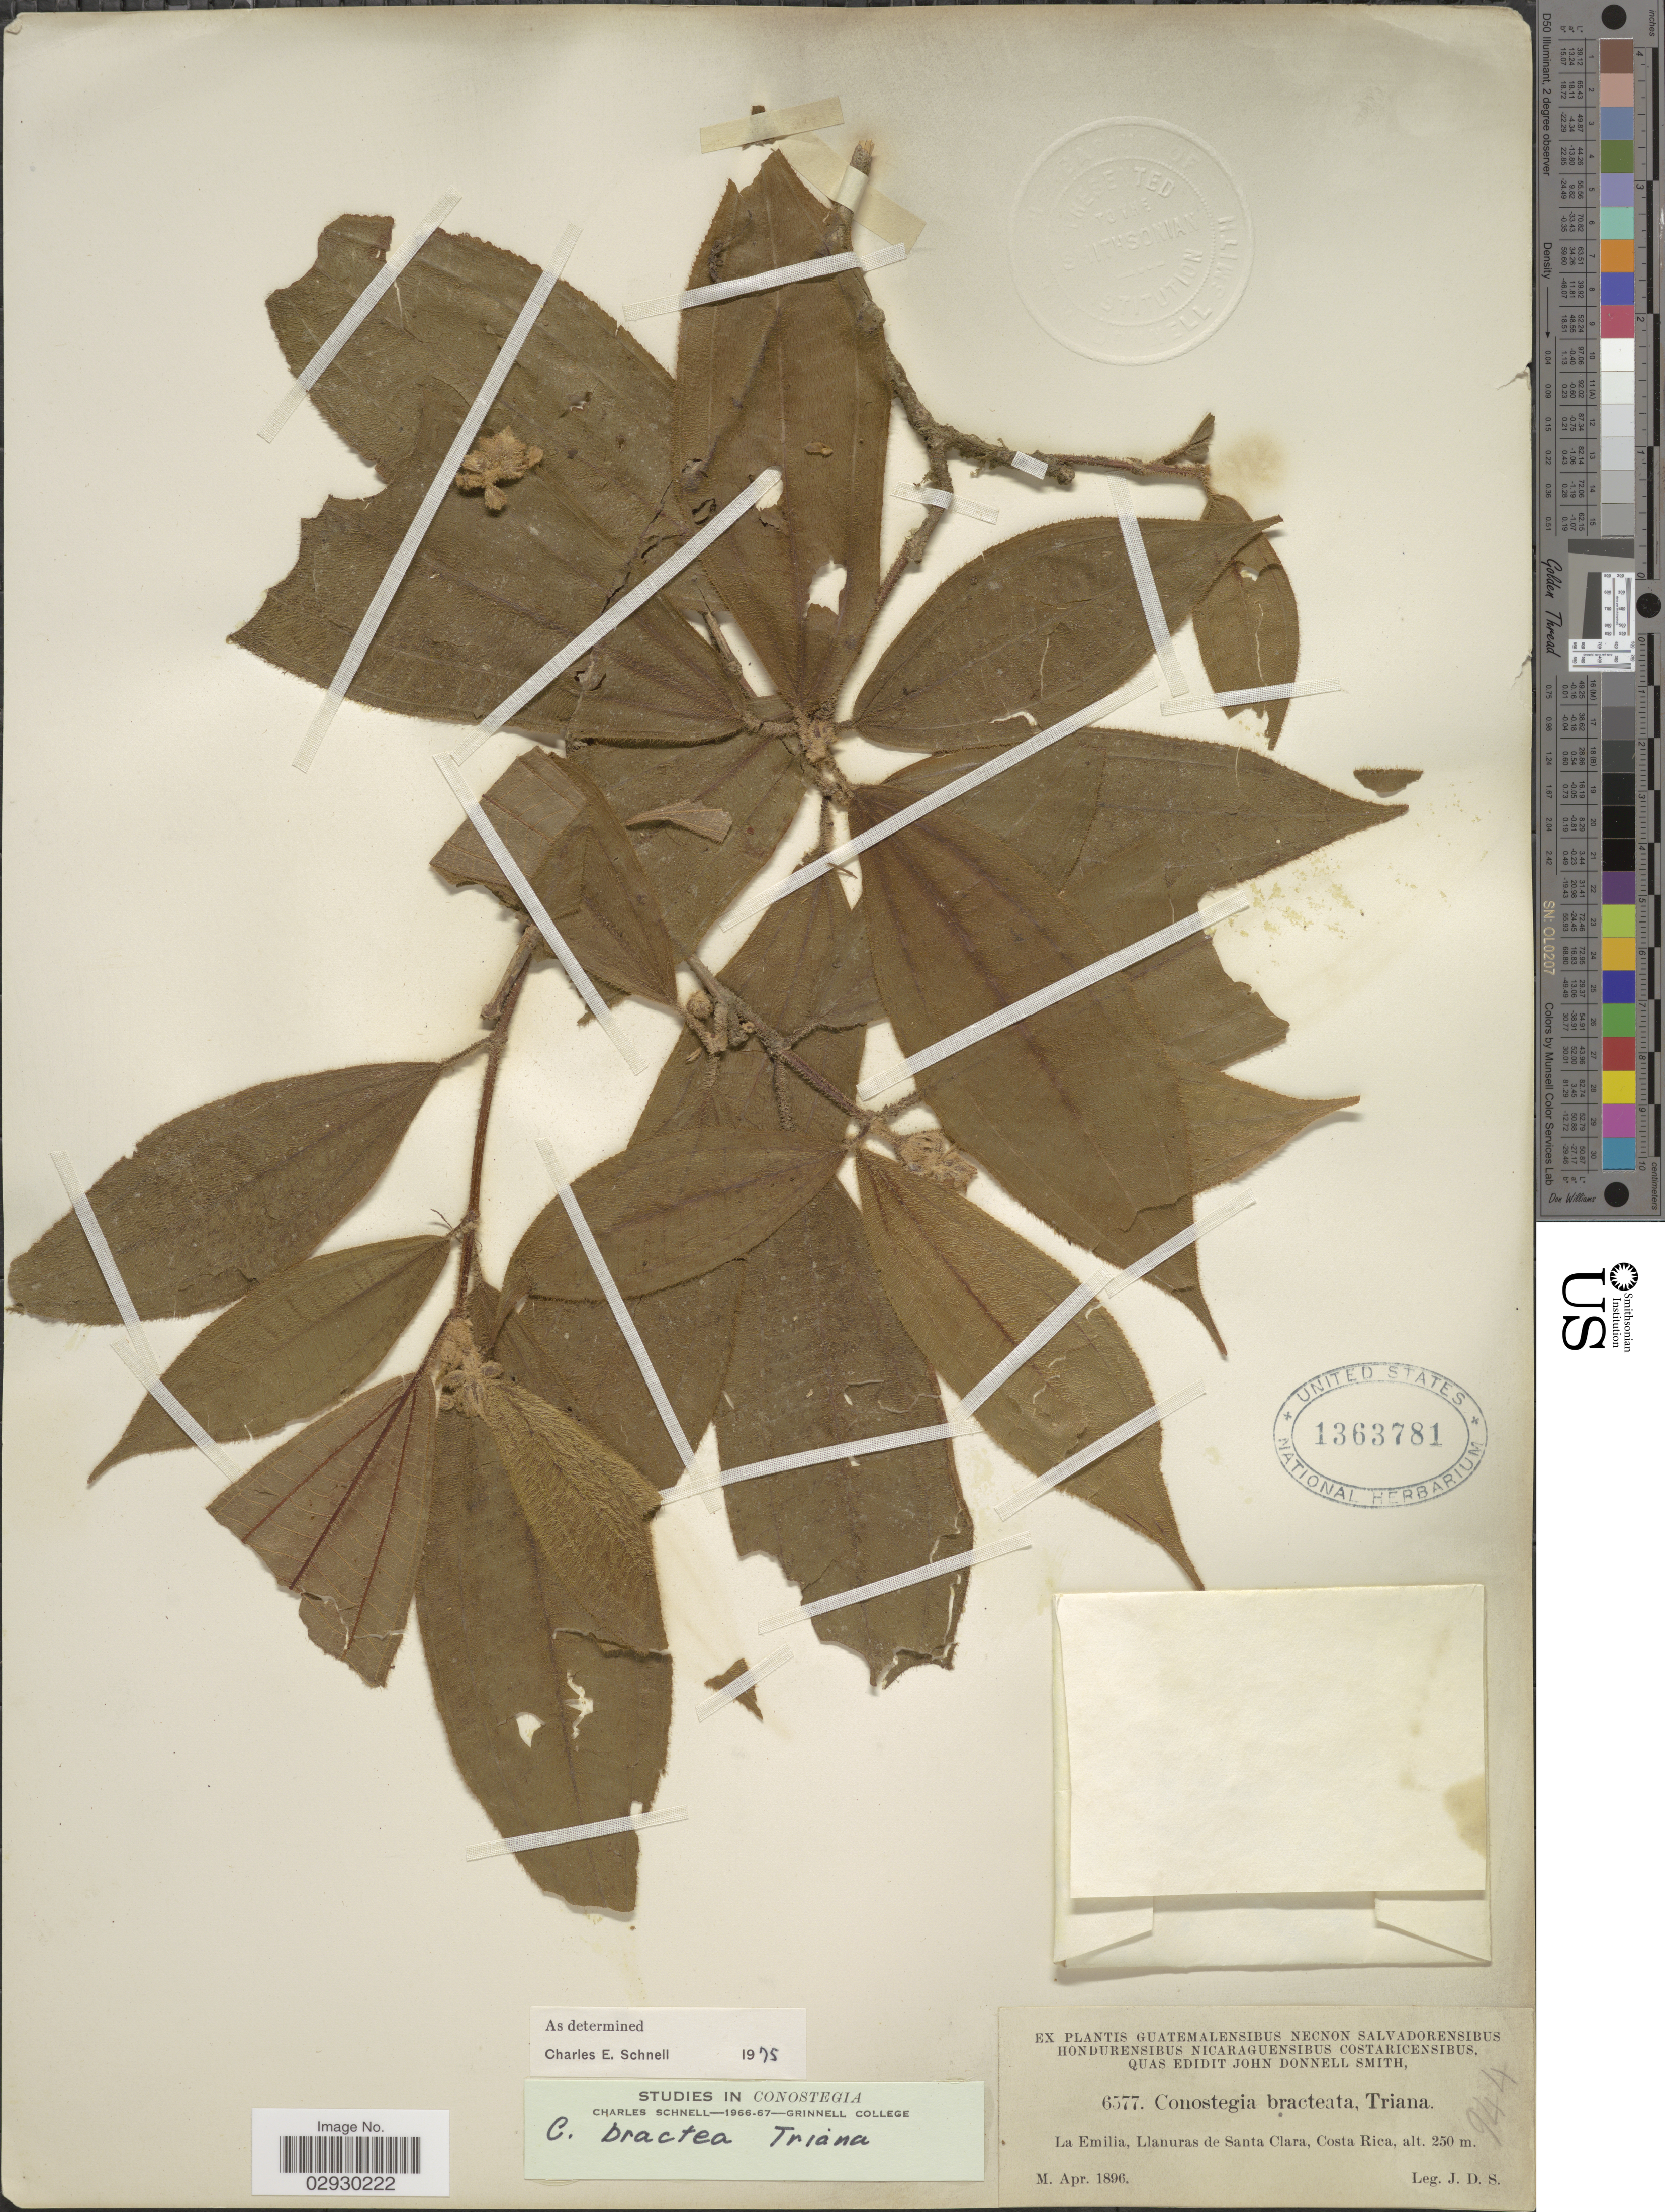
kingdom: Plantae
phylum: Tracheophyta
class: Magnoliopsida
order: Myrtales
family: Melastomataceae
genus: Conostegia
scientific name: Conostegia bracteata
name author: Triana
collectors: J. Donnell Smith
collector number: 6577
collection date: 1896-04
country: Costa Rica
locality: La Emilia, Llanuras de Santa Clara.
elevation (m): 250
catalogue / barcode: US 1363781